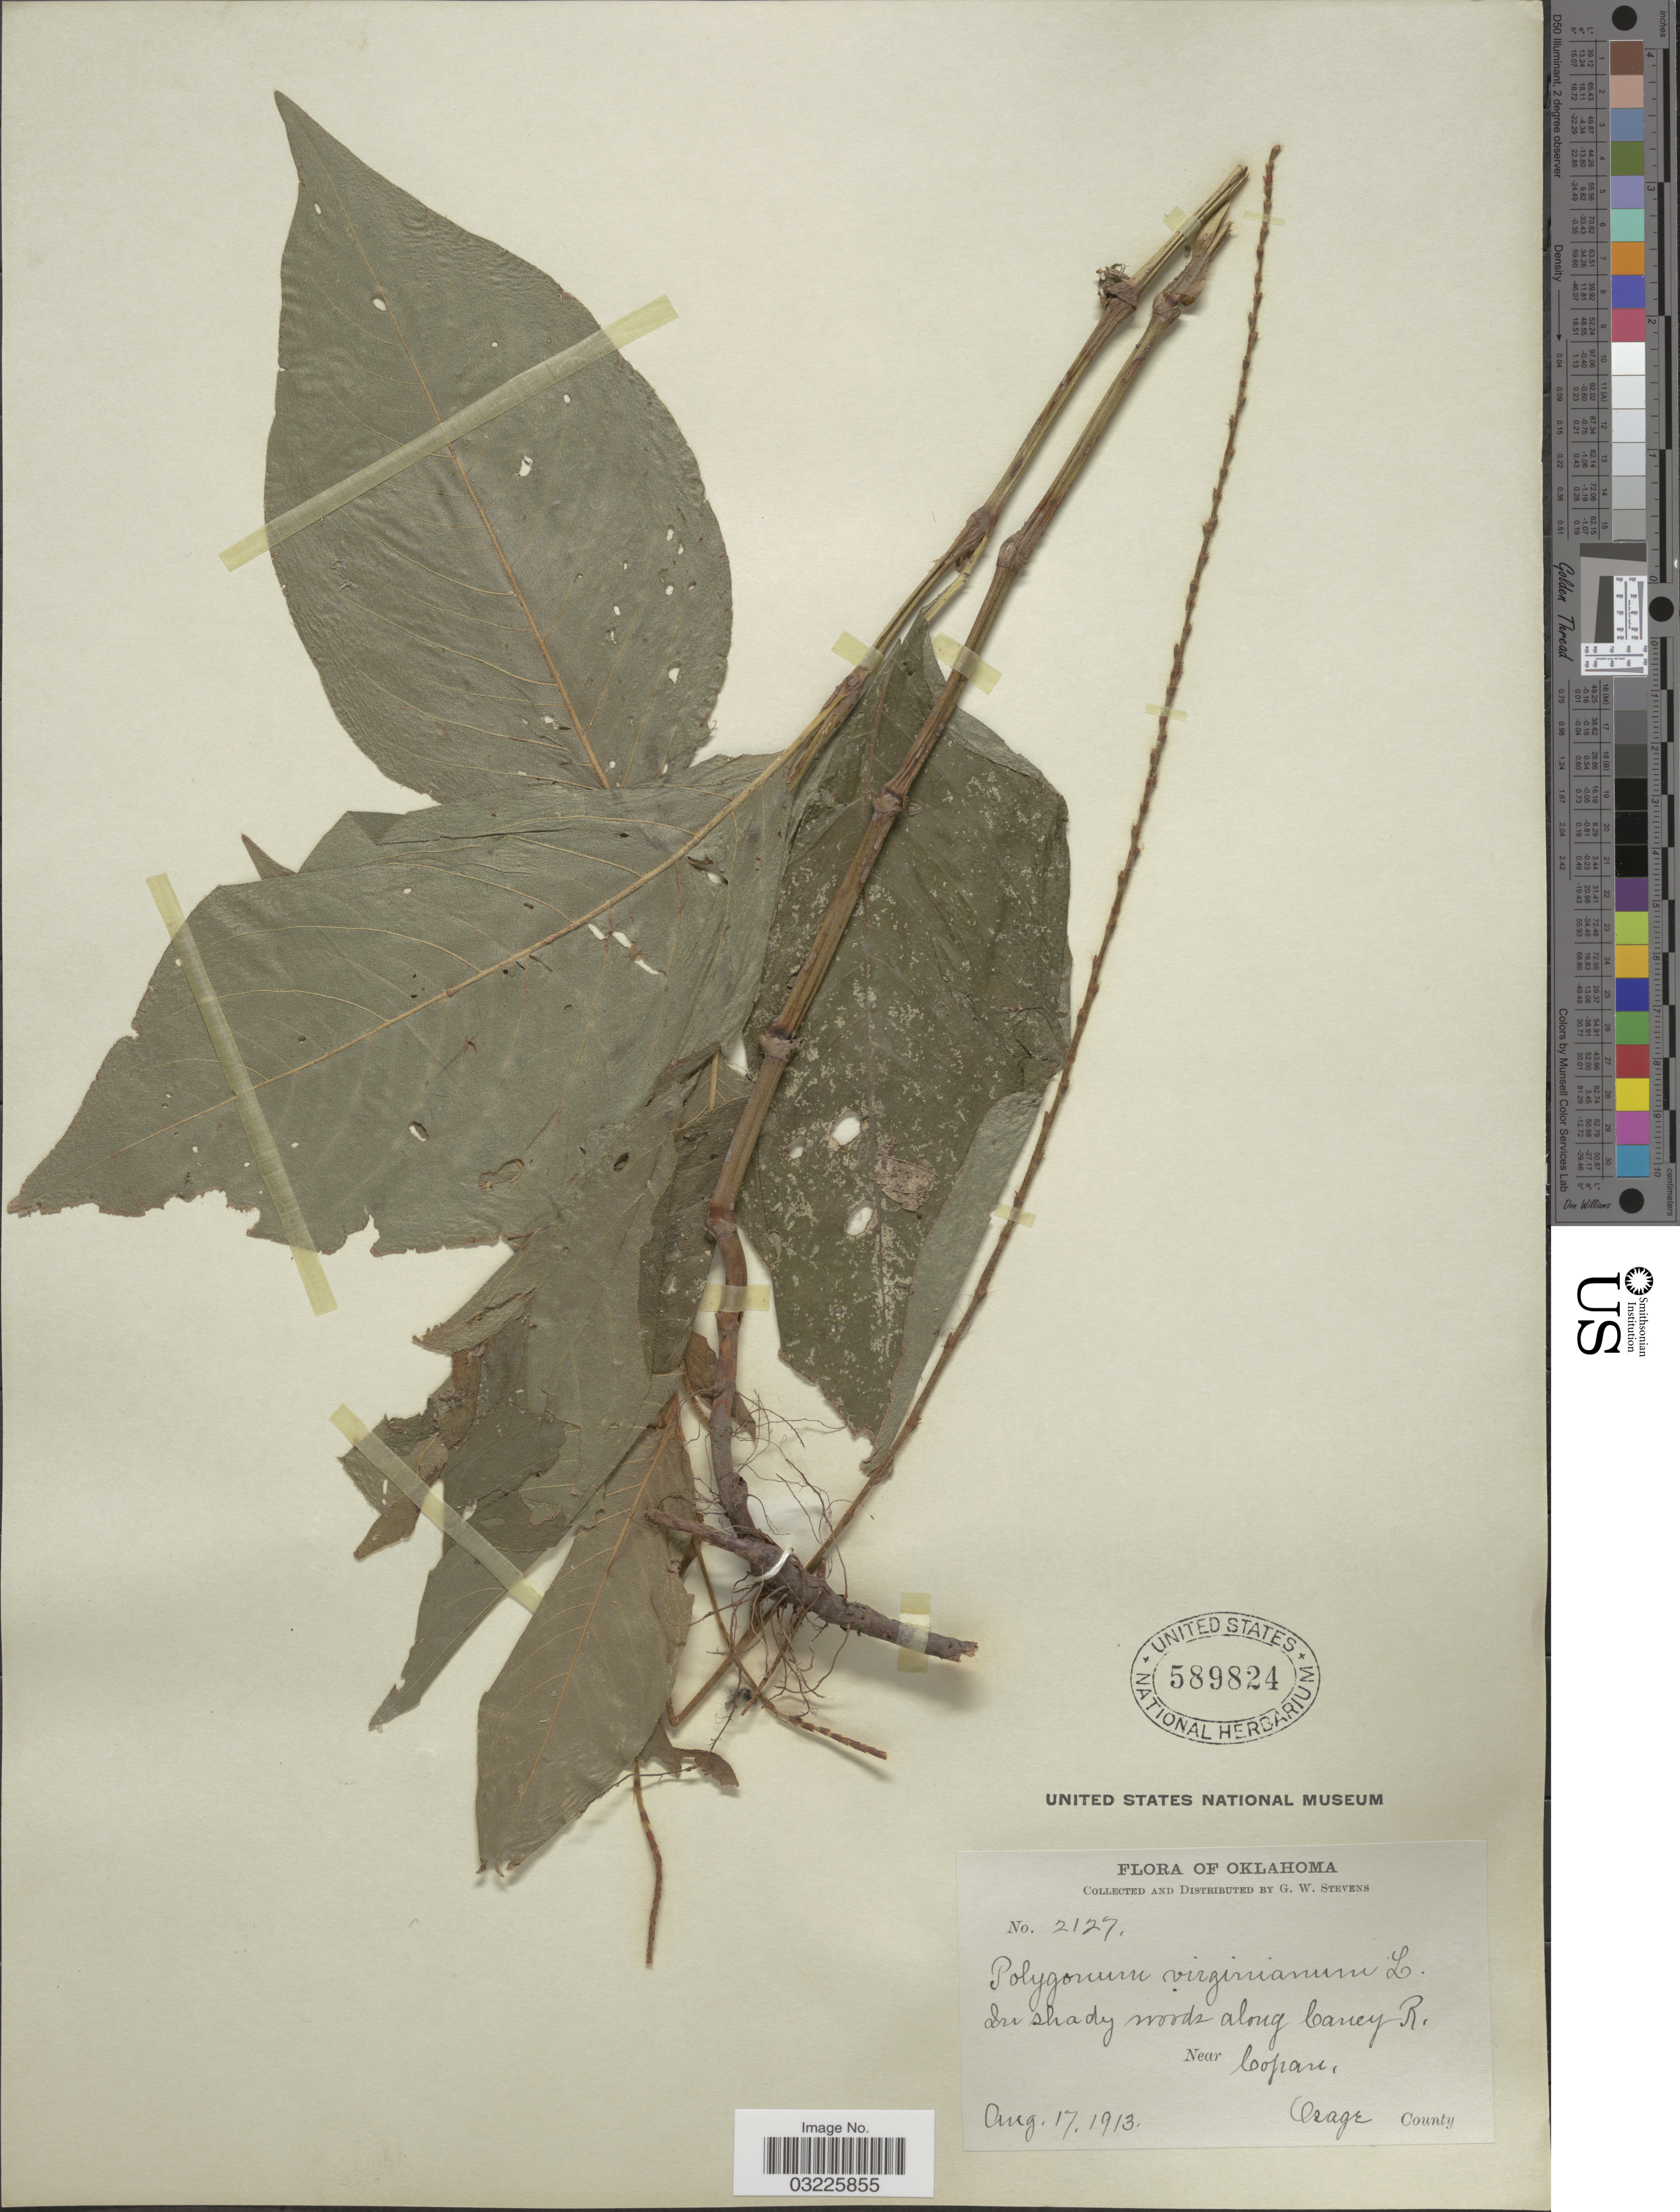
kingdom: Plantae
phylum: Tracheophyta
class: Magnoliopsida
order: Caryophyllales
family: Polygonaceae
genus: Persicaria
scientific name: Persicaria virginiana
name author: (L.) Gaertn.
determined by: Atha, D. E.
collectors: G. W. Stevens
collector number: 2127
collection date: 1913-08-17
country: United States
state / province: Oklahoma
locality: Along Caney R. Near Copan, Osage County.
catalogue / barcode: US 589824